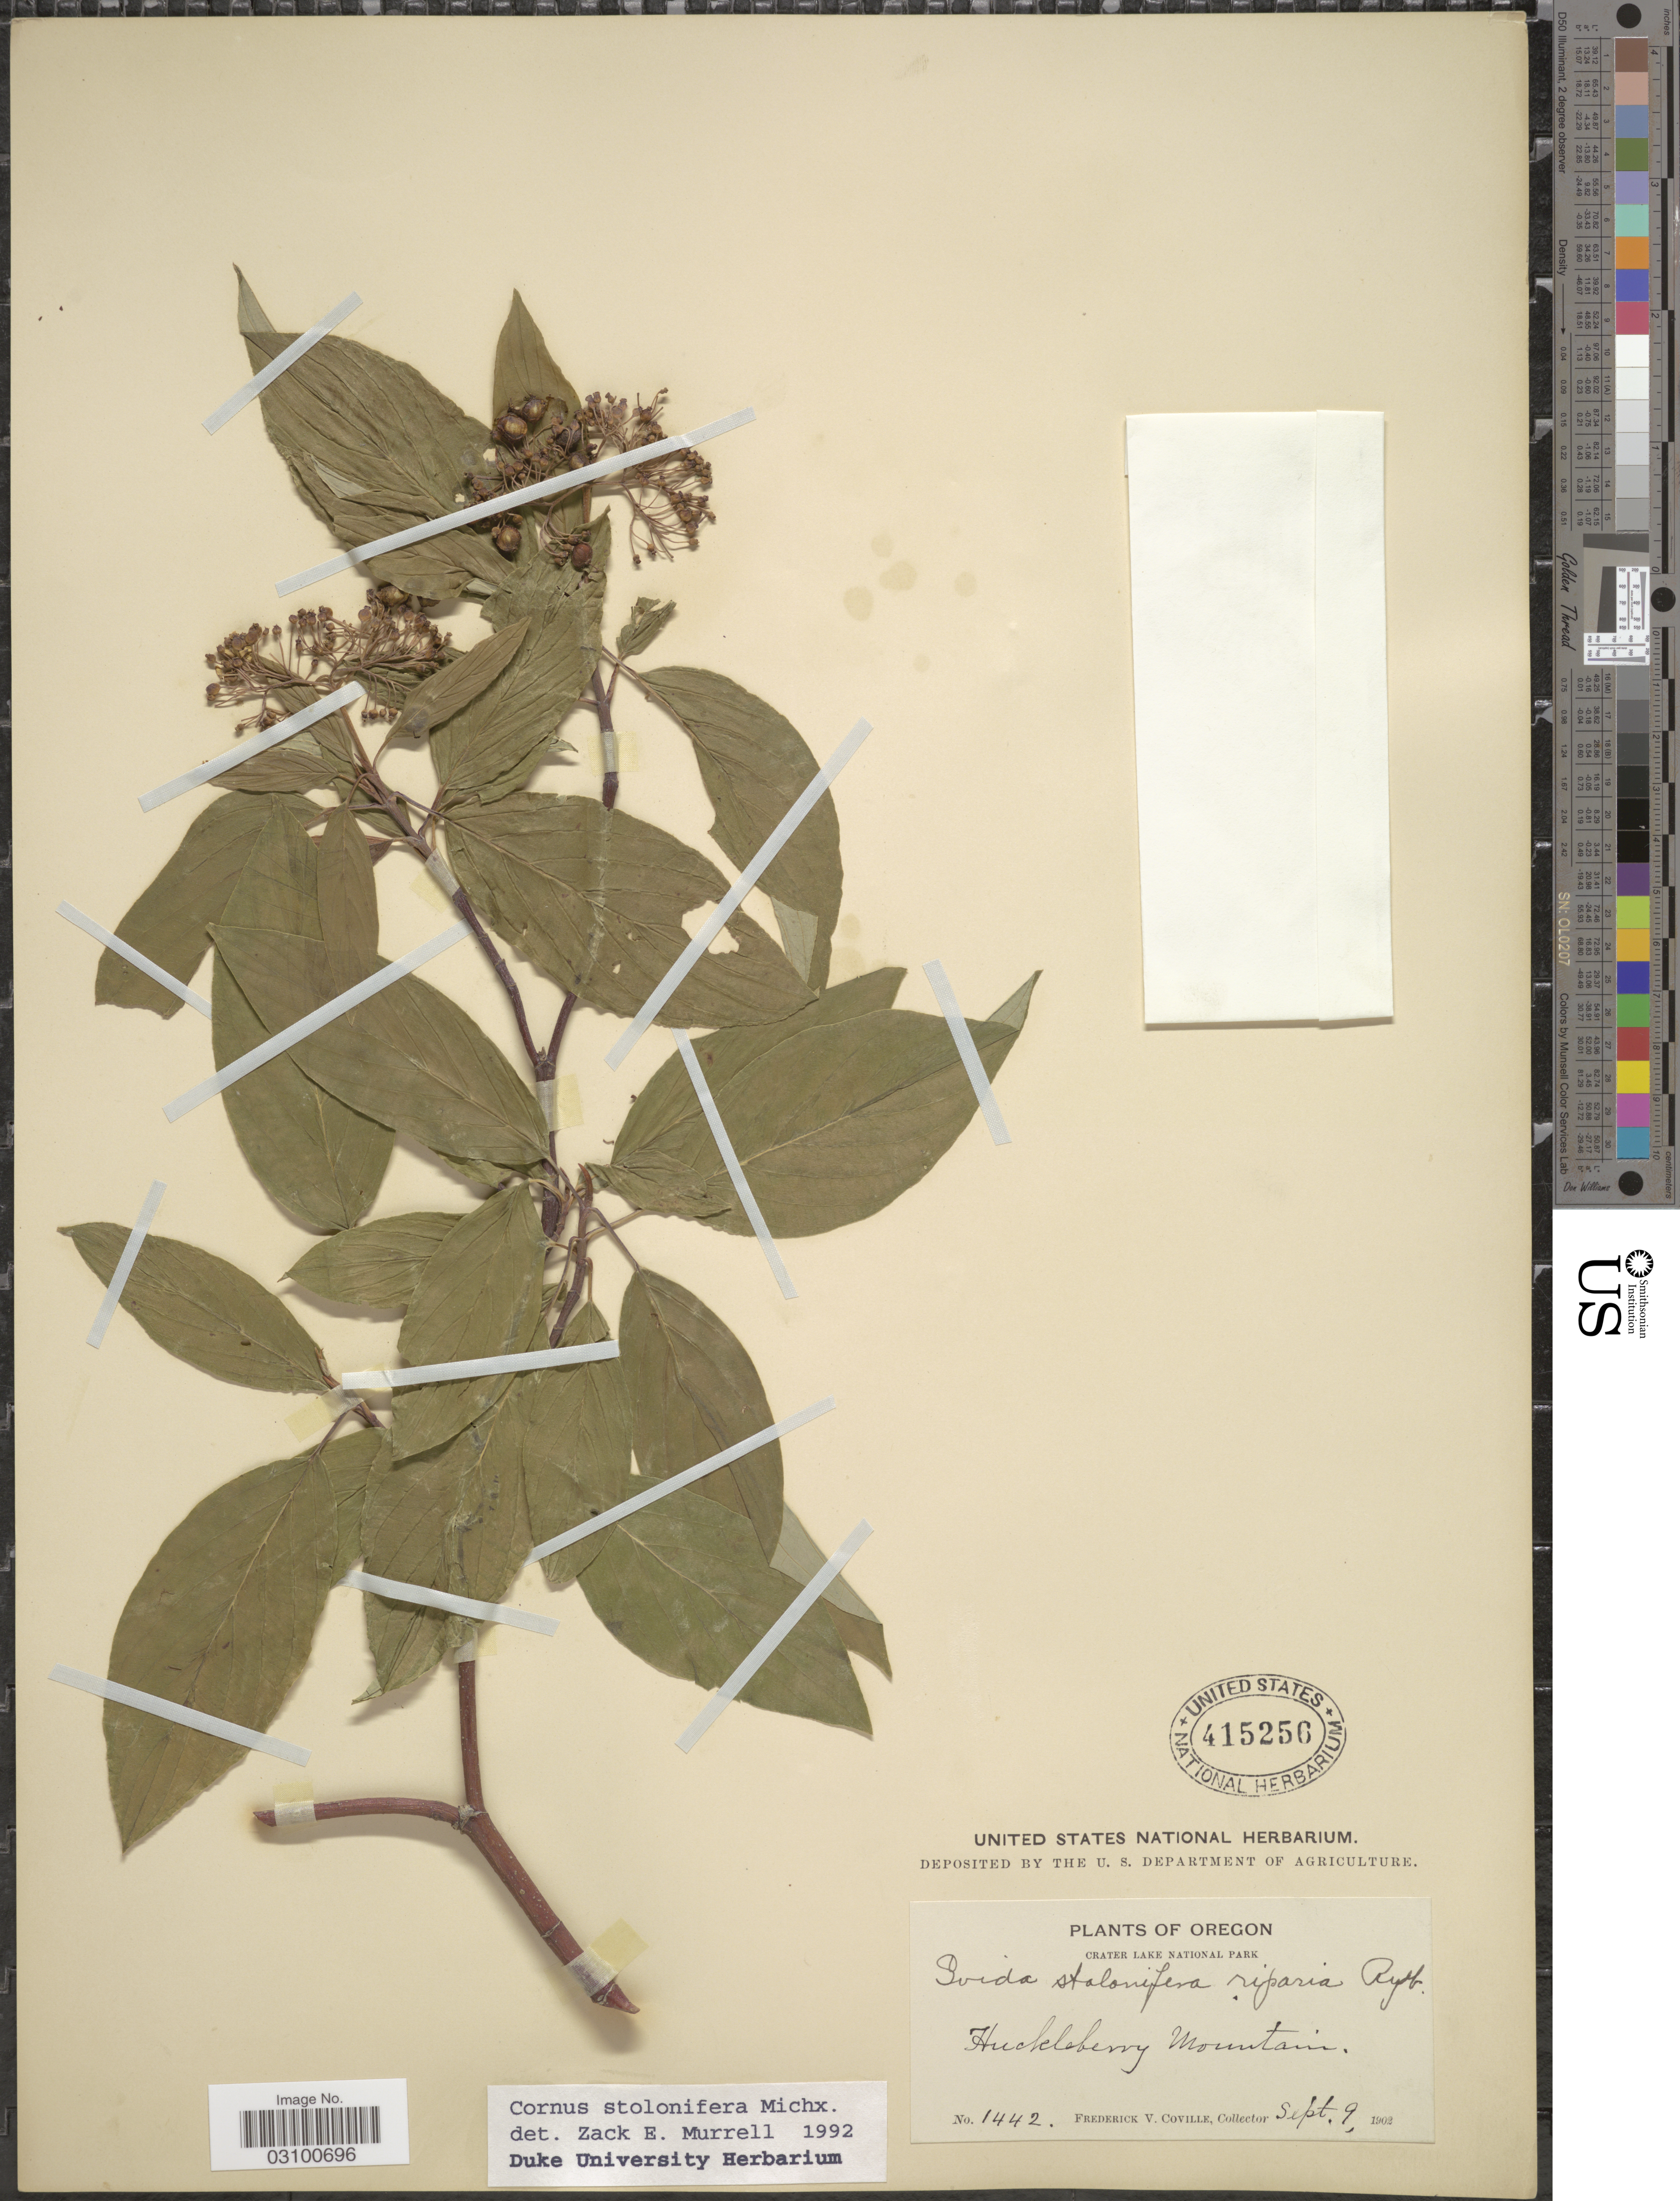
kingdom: Plantae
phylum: Tracheophyta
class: Magnoliopsida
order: Cornales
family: Cornaceae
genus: Cornus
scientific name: Cornus sericea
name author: L.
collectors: F. V. Coville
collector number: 1442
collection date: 1902-09-09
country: United States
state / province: Oregon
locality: Crater Lake National Park. Huckleberry Mountains.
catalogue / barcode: US 415256